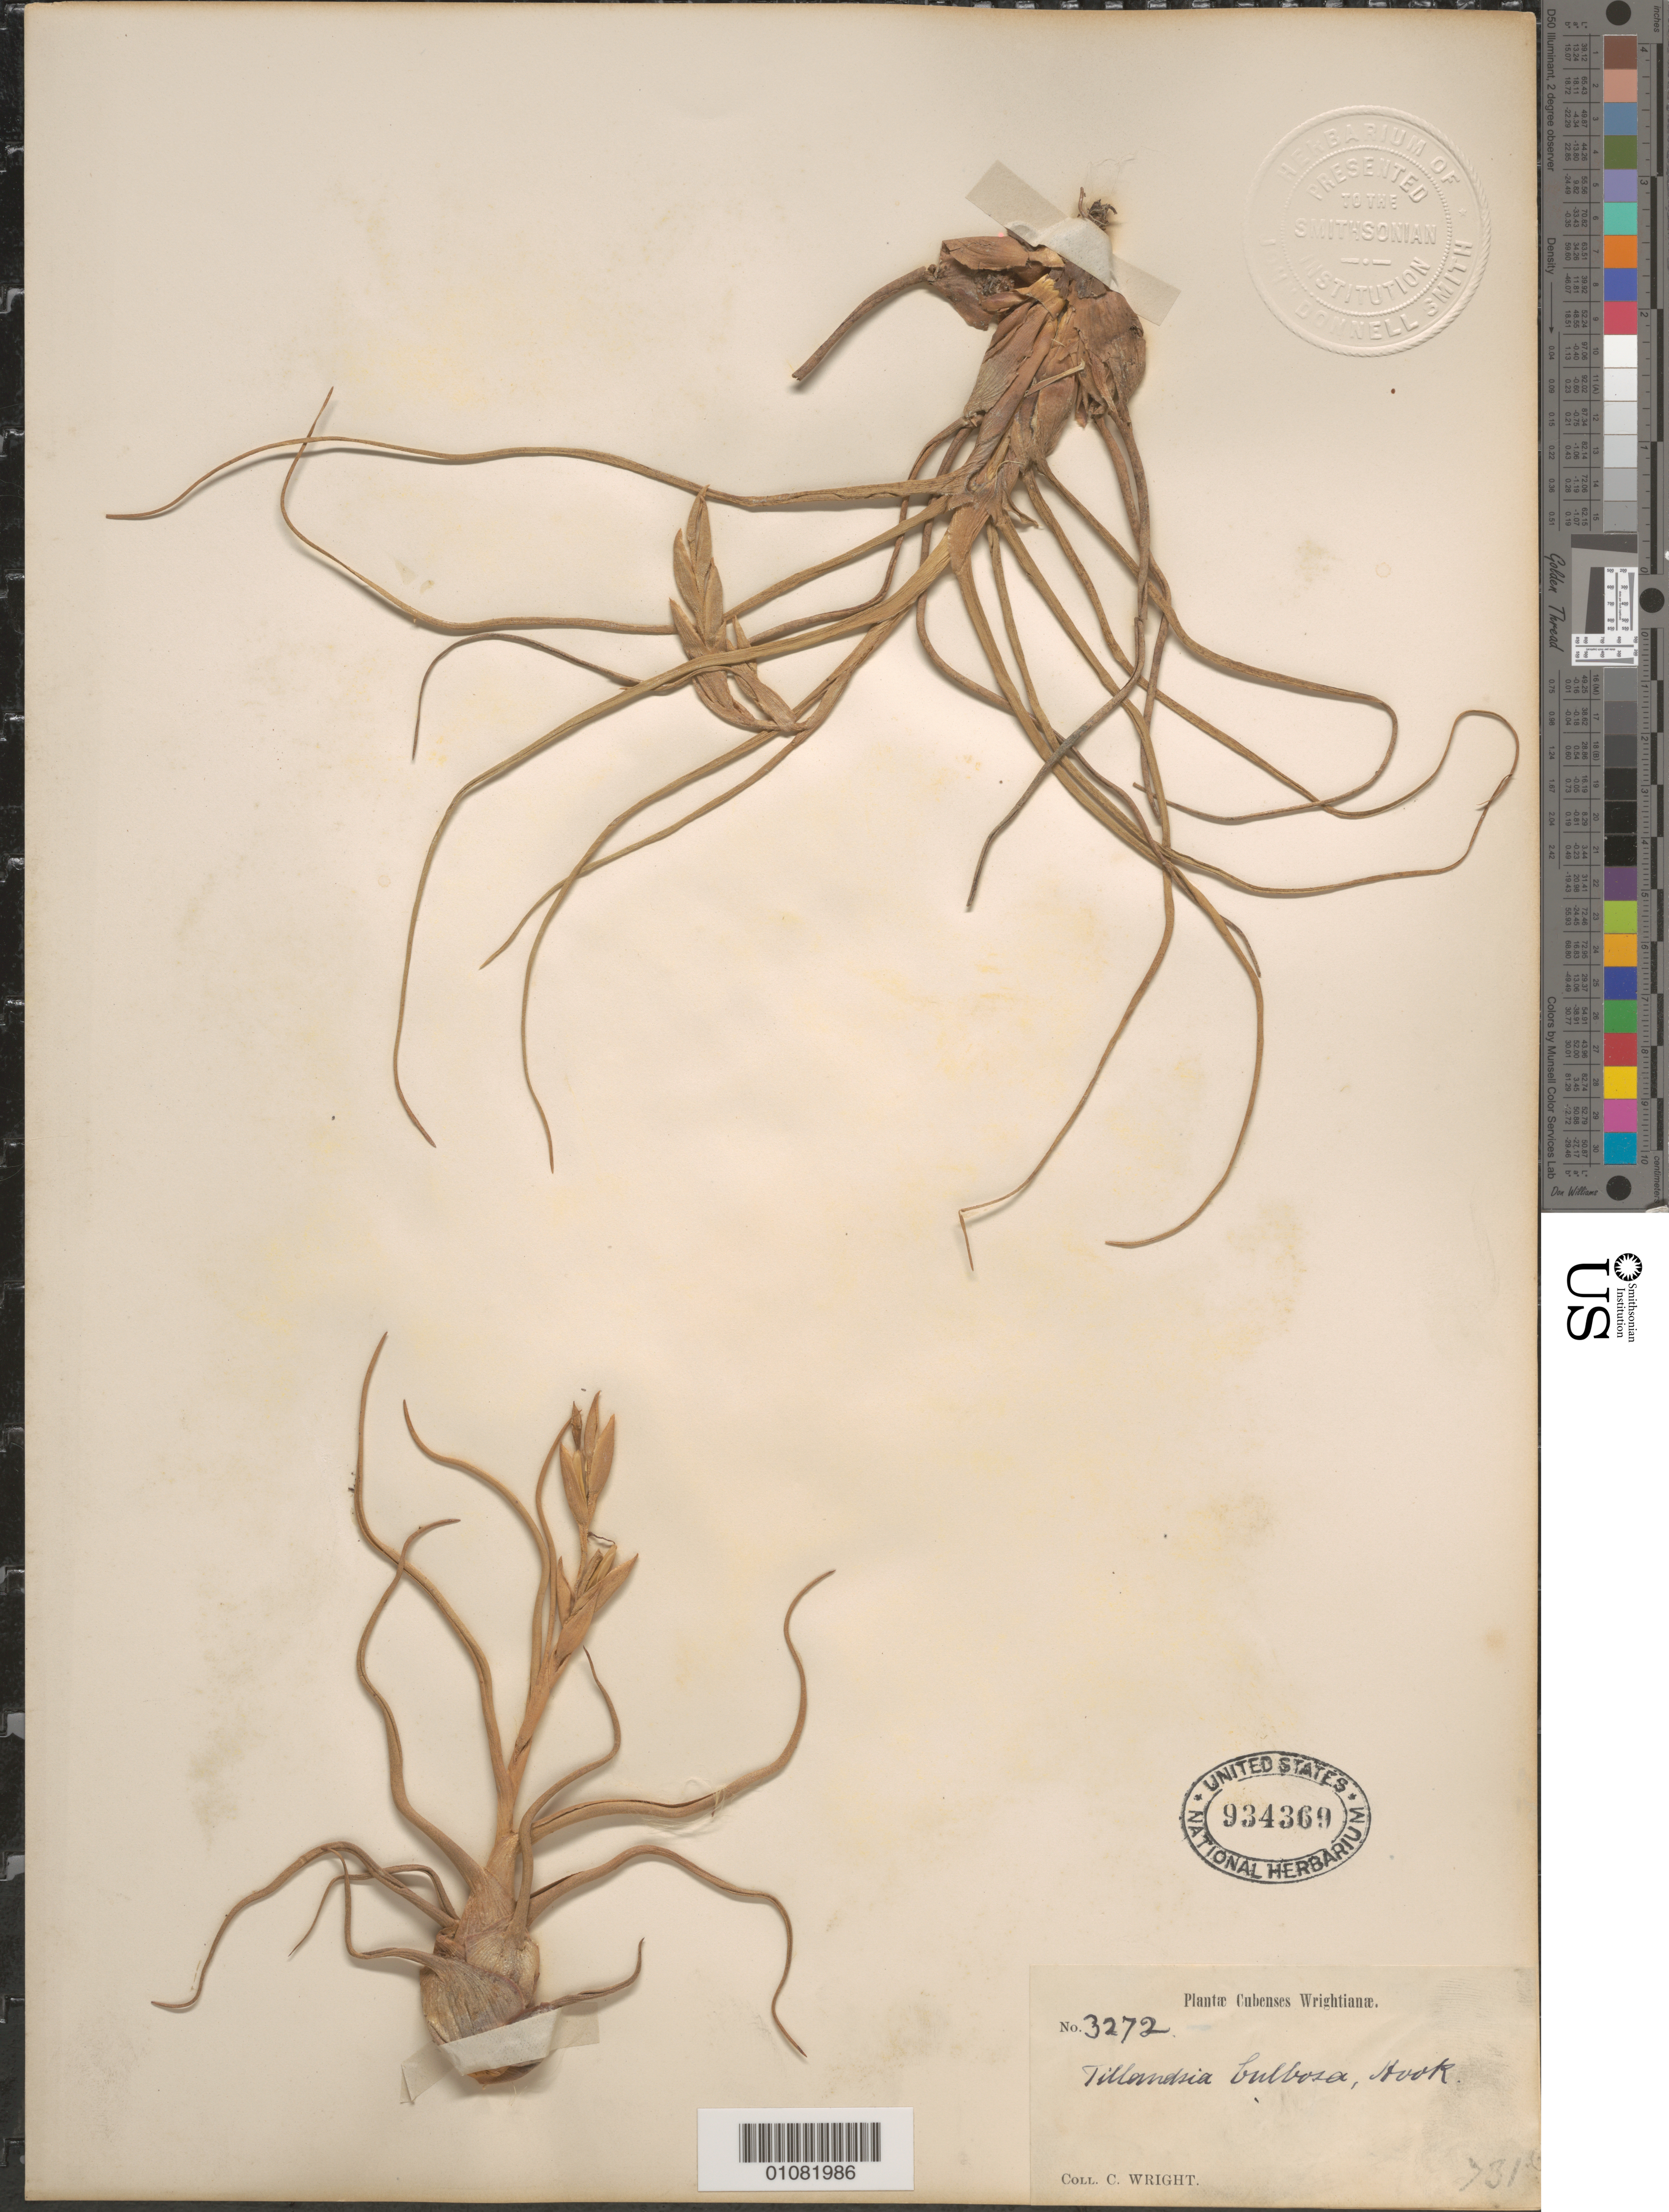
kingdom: Plantae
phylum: Tracheophyta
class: Liliopsida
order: Poales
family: Bromeliaceae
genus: Tillandsia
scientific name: Tillandsia bulbosa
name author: Hook.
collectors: C. Wright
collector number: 3272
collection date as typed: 1800 to 1899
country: Cuba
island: Cuba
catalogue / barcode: US 934369